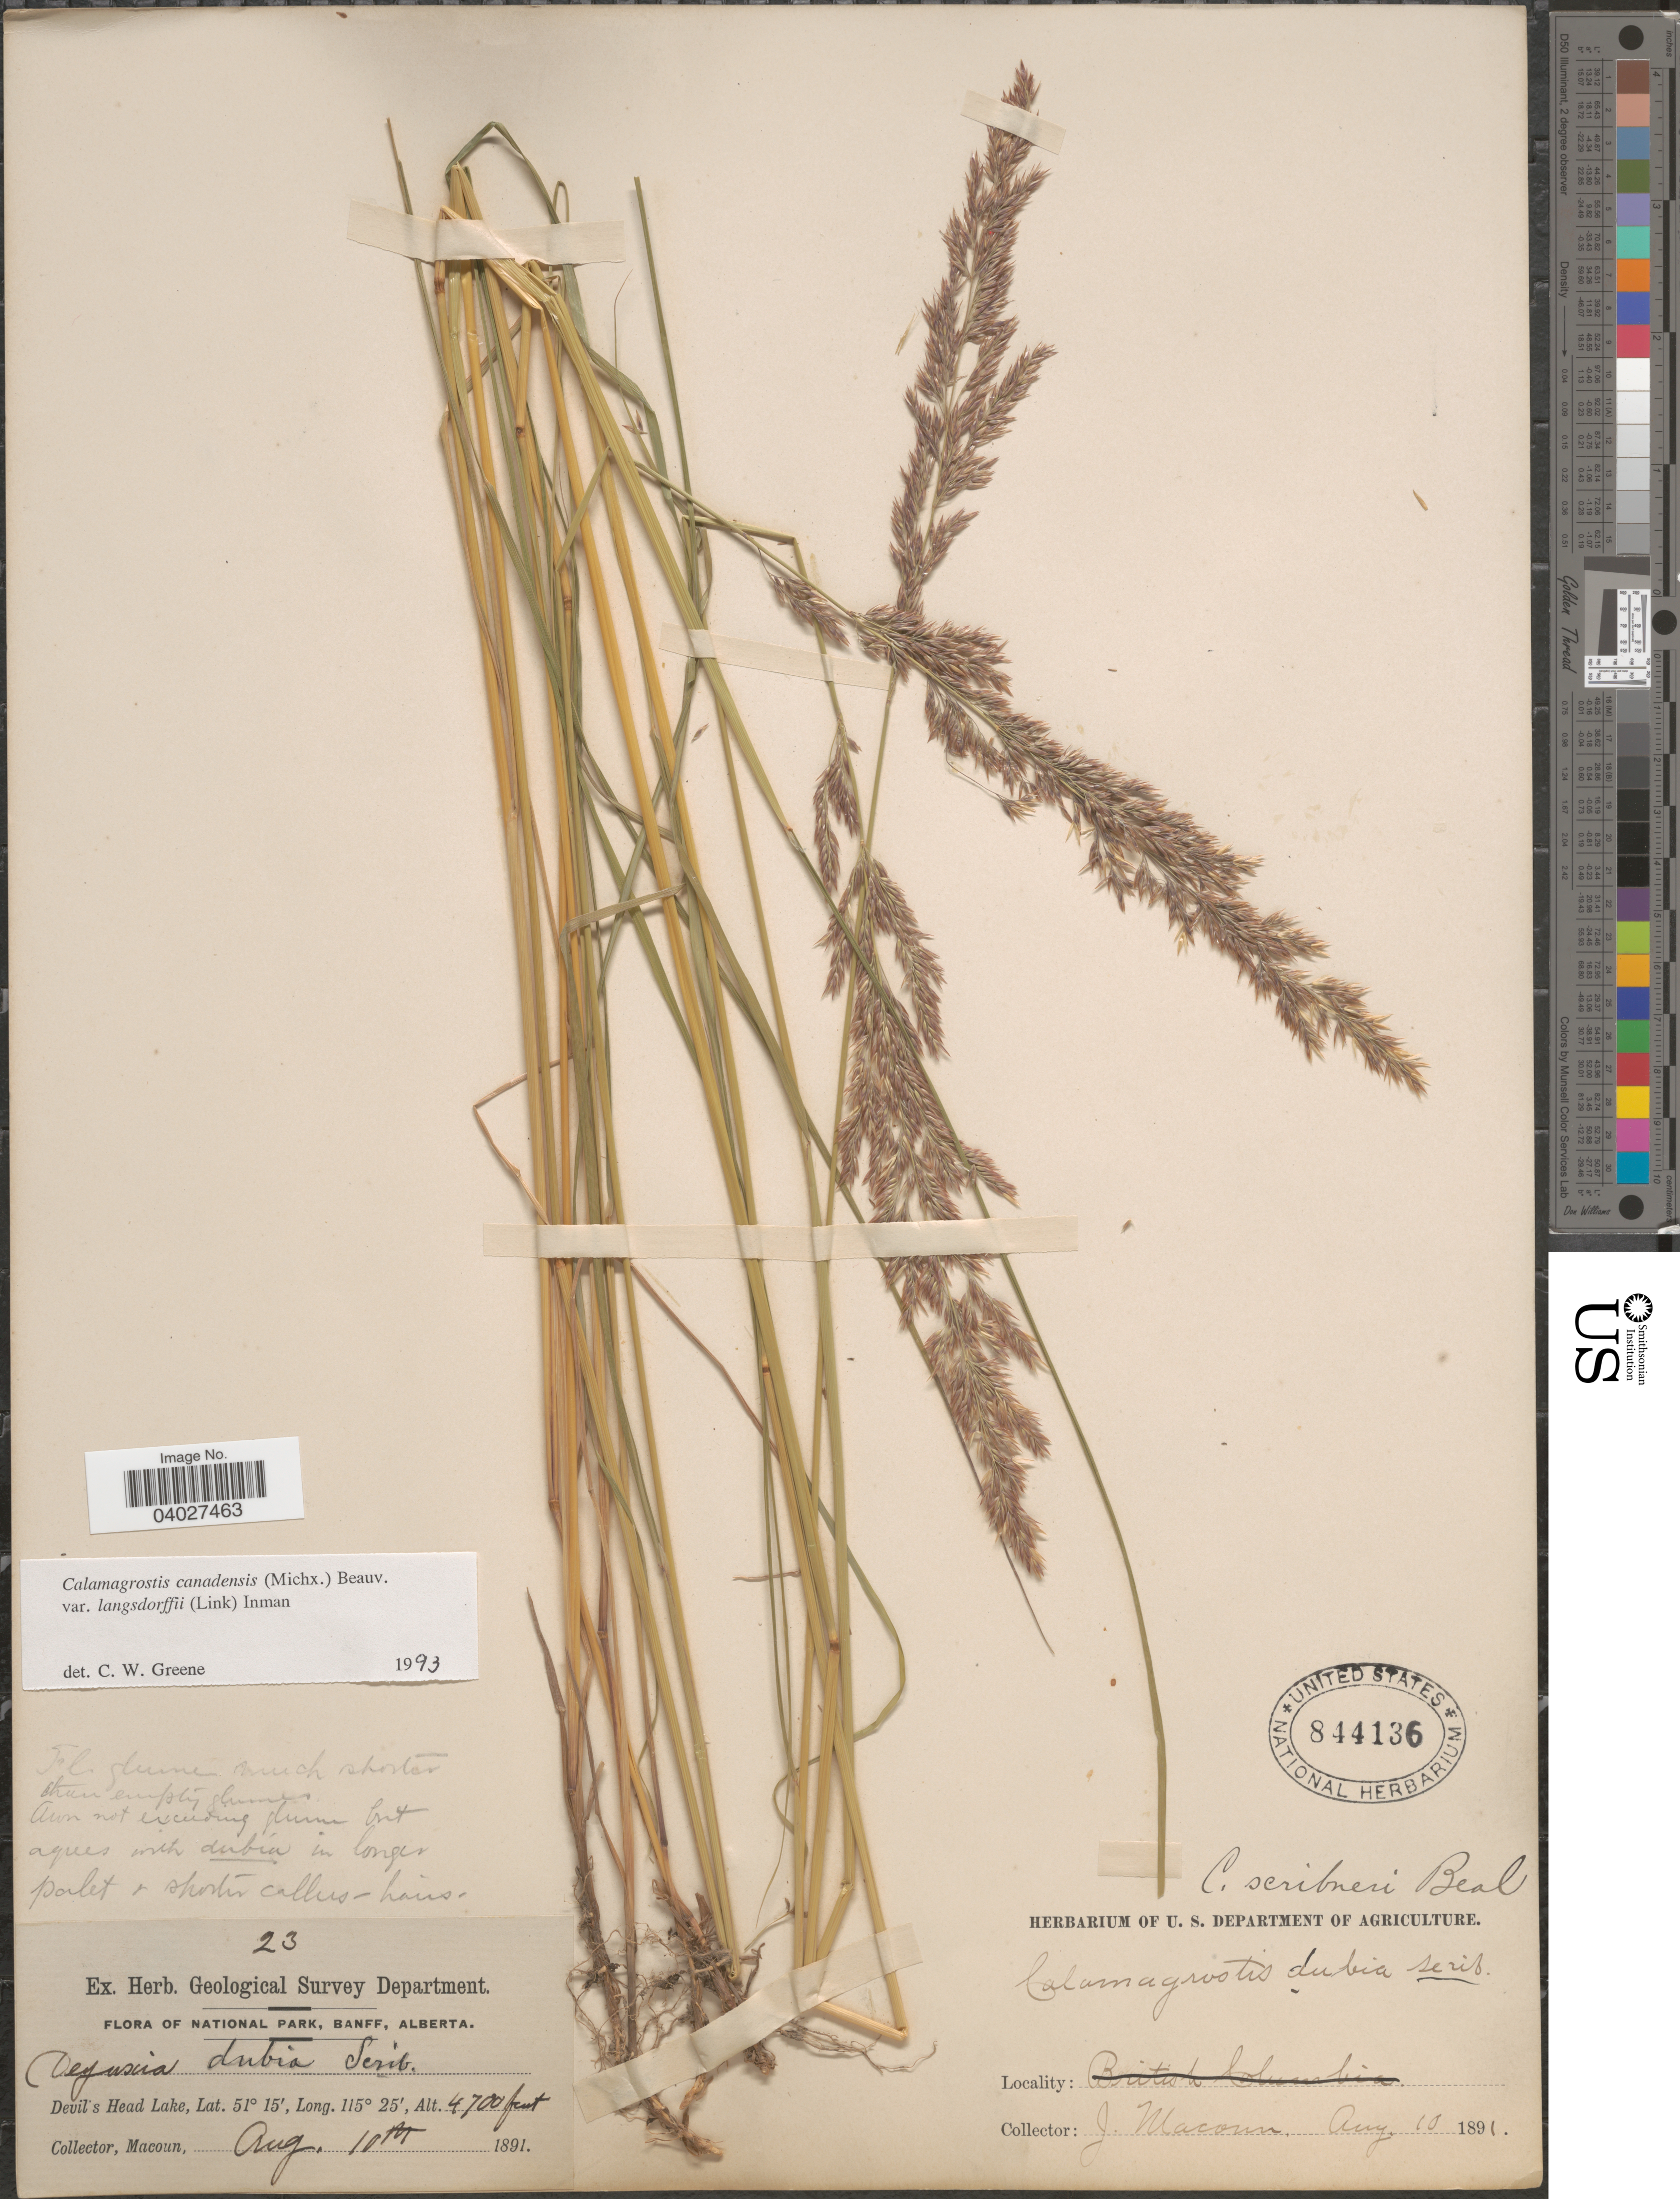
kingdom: Plantae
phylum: Tracheophyta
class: Liliopsida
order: Poales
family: Poaceae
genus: Calamagrostis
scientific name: Calamagrostis canadensis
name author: (Michx.) P. Beauv.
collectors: J. Macoun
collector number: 23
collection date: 1891-08-10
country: Canada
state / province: Alberta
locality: National Park, Banff. Devil's Head Lake.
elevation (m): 1433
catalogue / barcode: US 844136